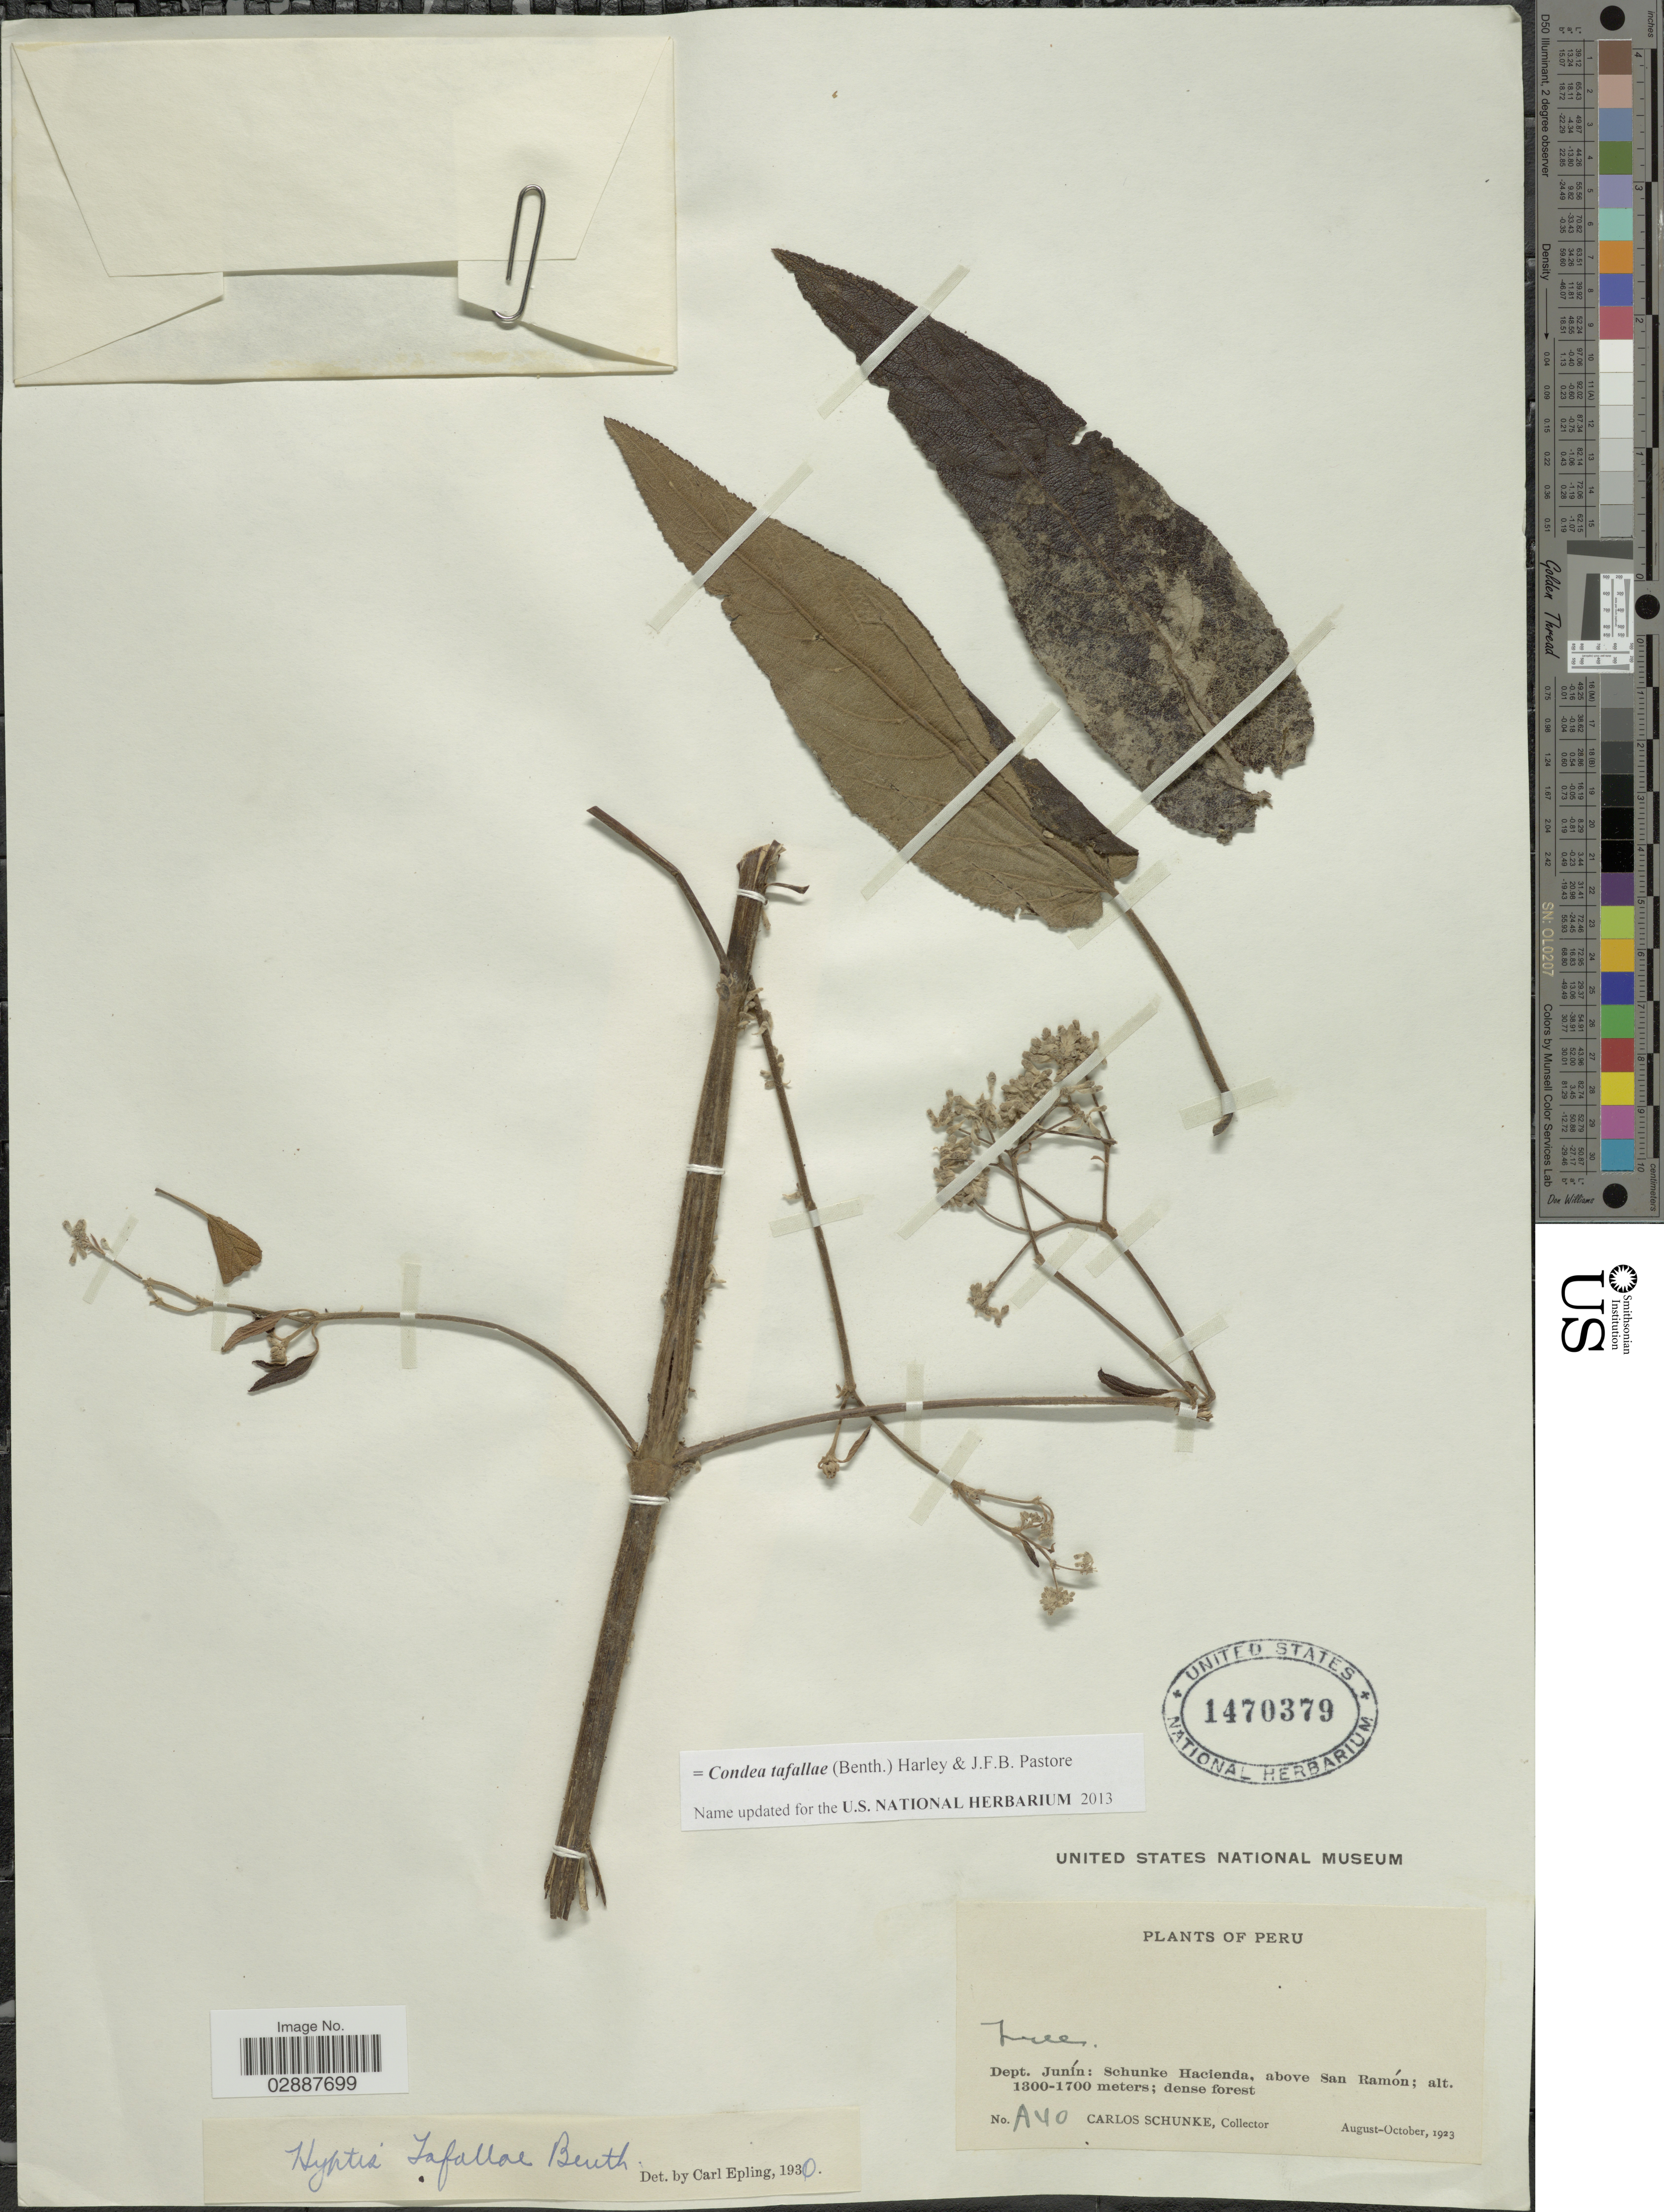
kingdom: Plantae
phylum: Tracheophyta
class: Magnoliopsida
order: Lamiales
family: Lamiaceae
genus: Condea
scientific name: Condea tafallae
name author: (Benth.) Harley & J.F.B. Pastore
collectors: C. Schunke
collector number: A40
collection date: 1923-08/1923-10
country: Peru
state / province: Junín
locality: Dept. Junín: Schunke Hacienda, above San Ramón.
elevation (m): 1300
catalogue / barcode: US 1470379